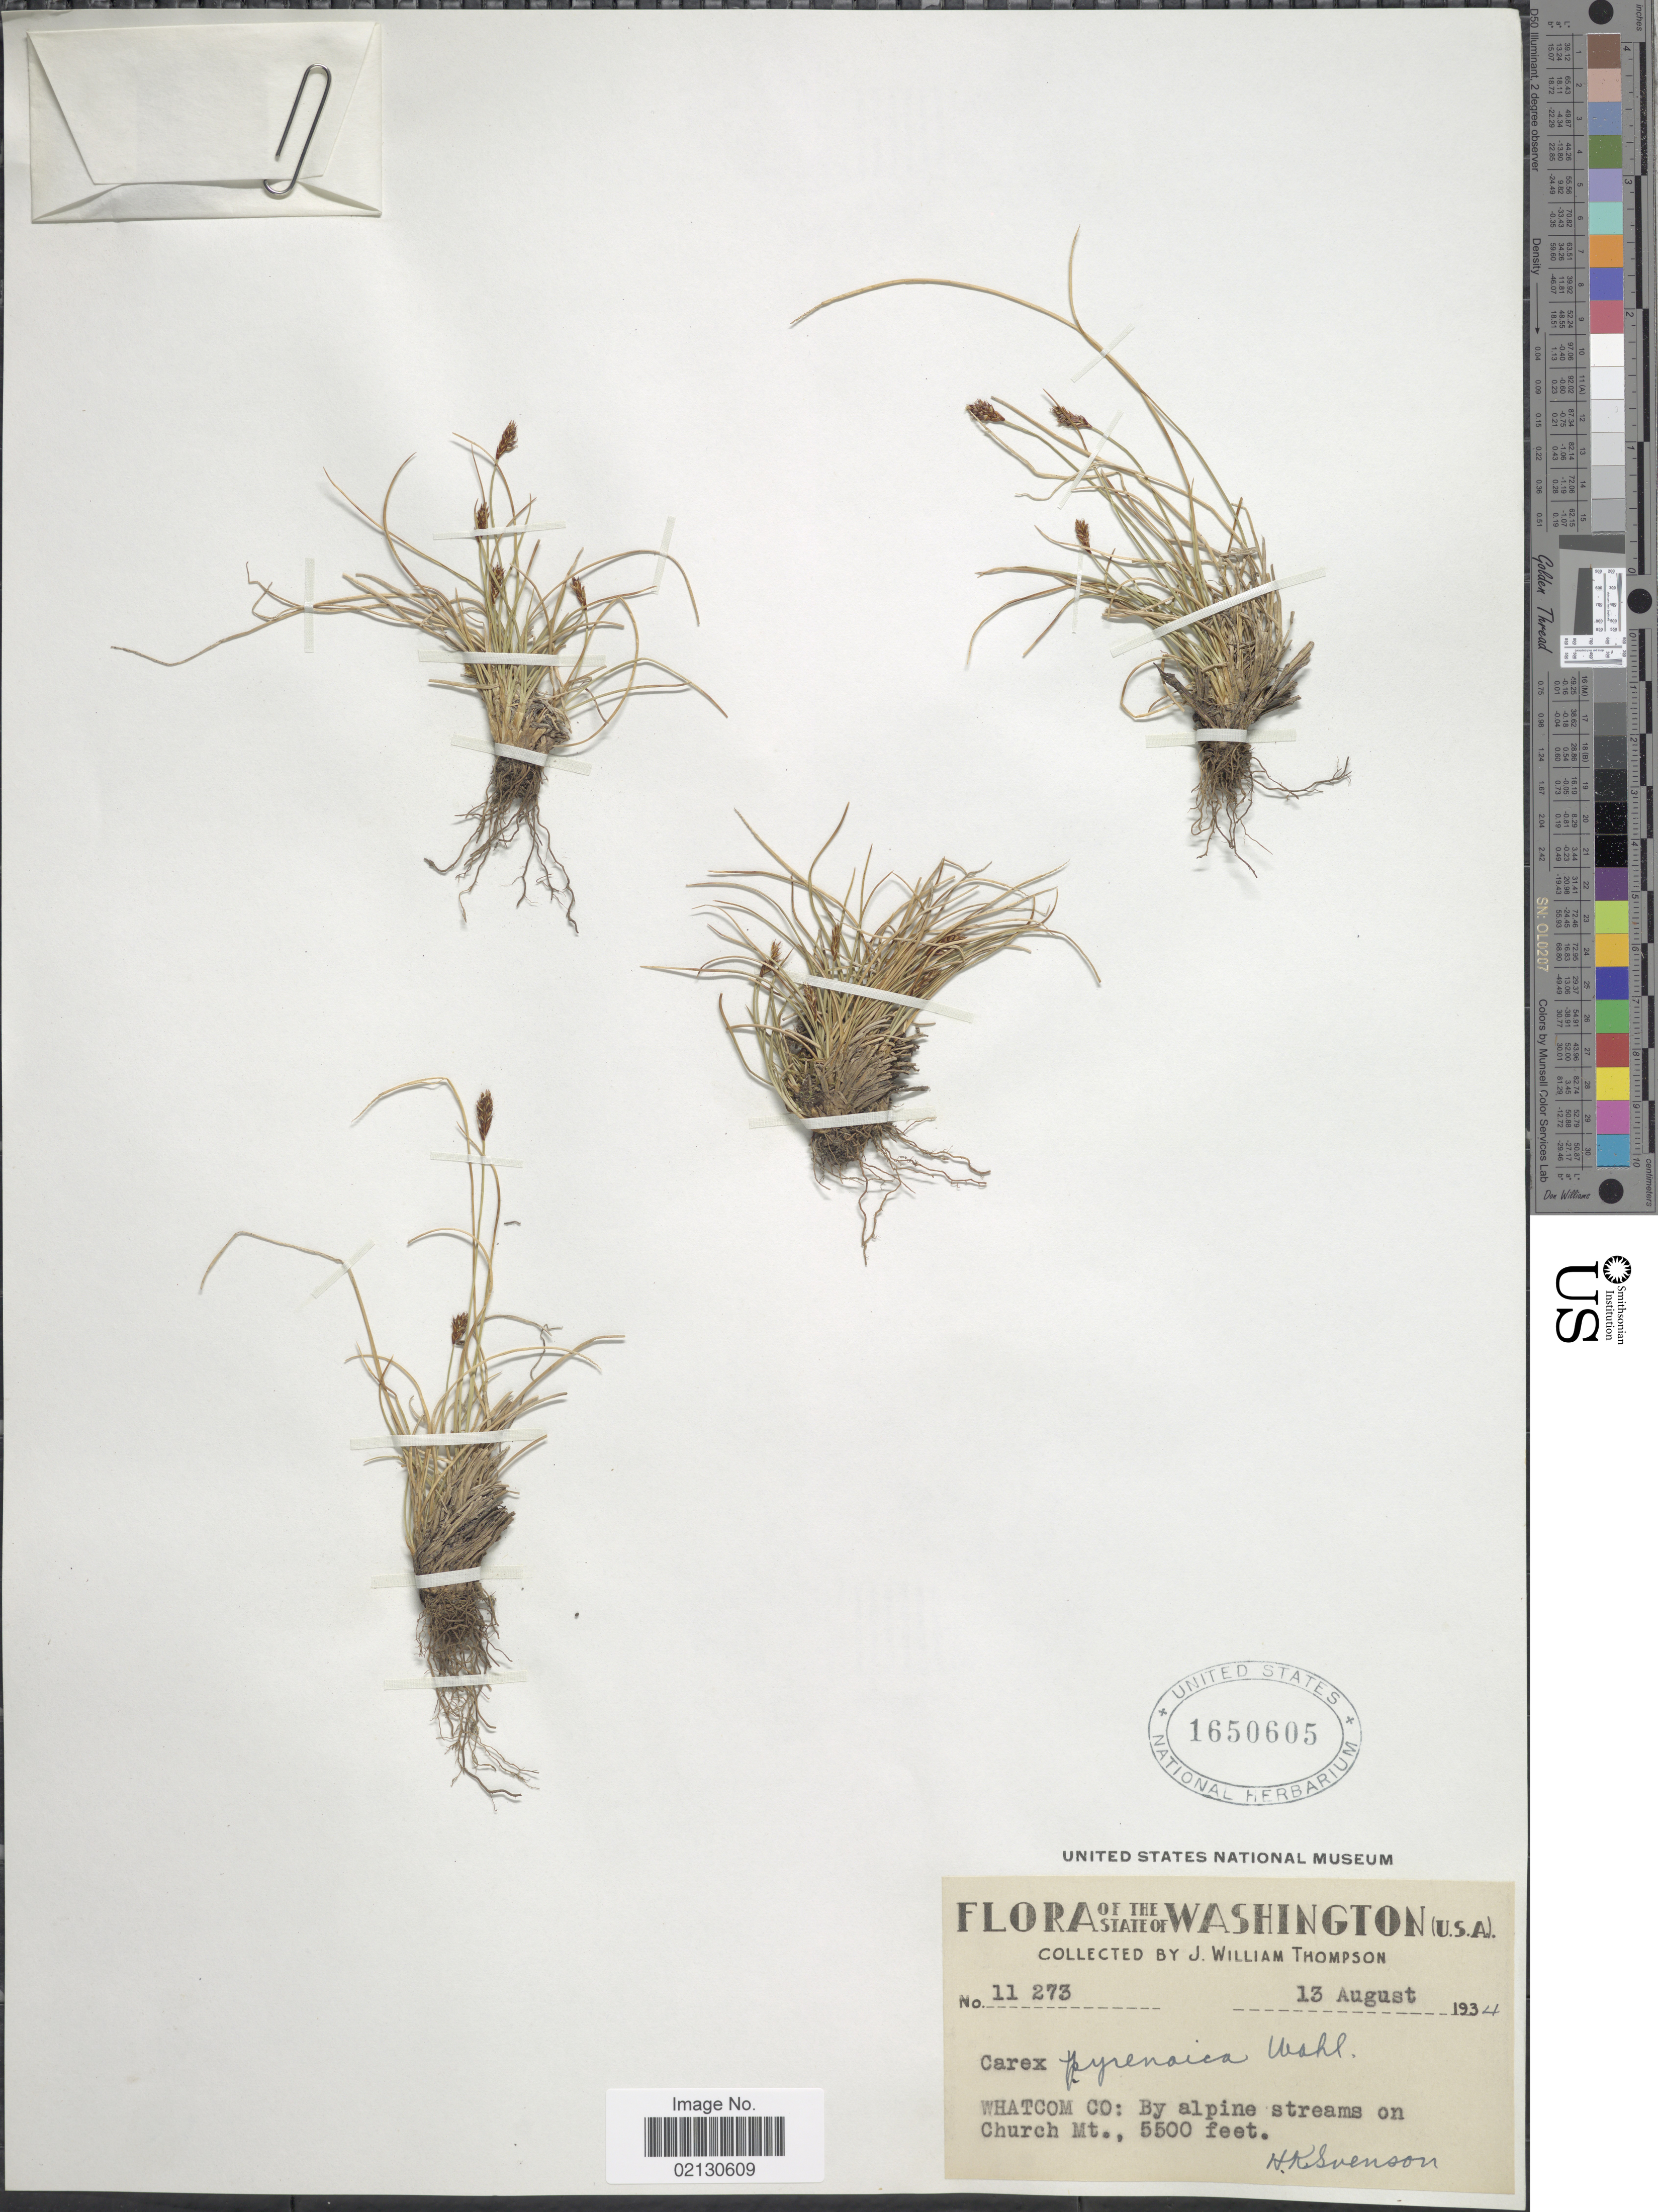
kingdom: Plantae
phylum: Tracheophyta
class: Liliopsida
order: Poales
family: Cyperaceae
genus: Carex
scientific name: Carex micropoda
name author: C.A. Mey.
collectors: J. W. Thompson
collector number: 11273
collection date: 1934-08-13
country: United States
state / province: Washington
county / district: Whitman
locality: Whatcom Co: By alpine streams on Church Mt.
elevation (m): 1676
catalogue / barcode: US 1650605